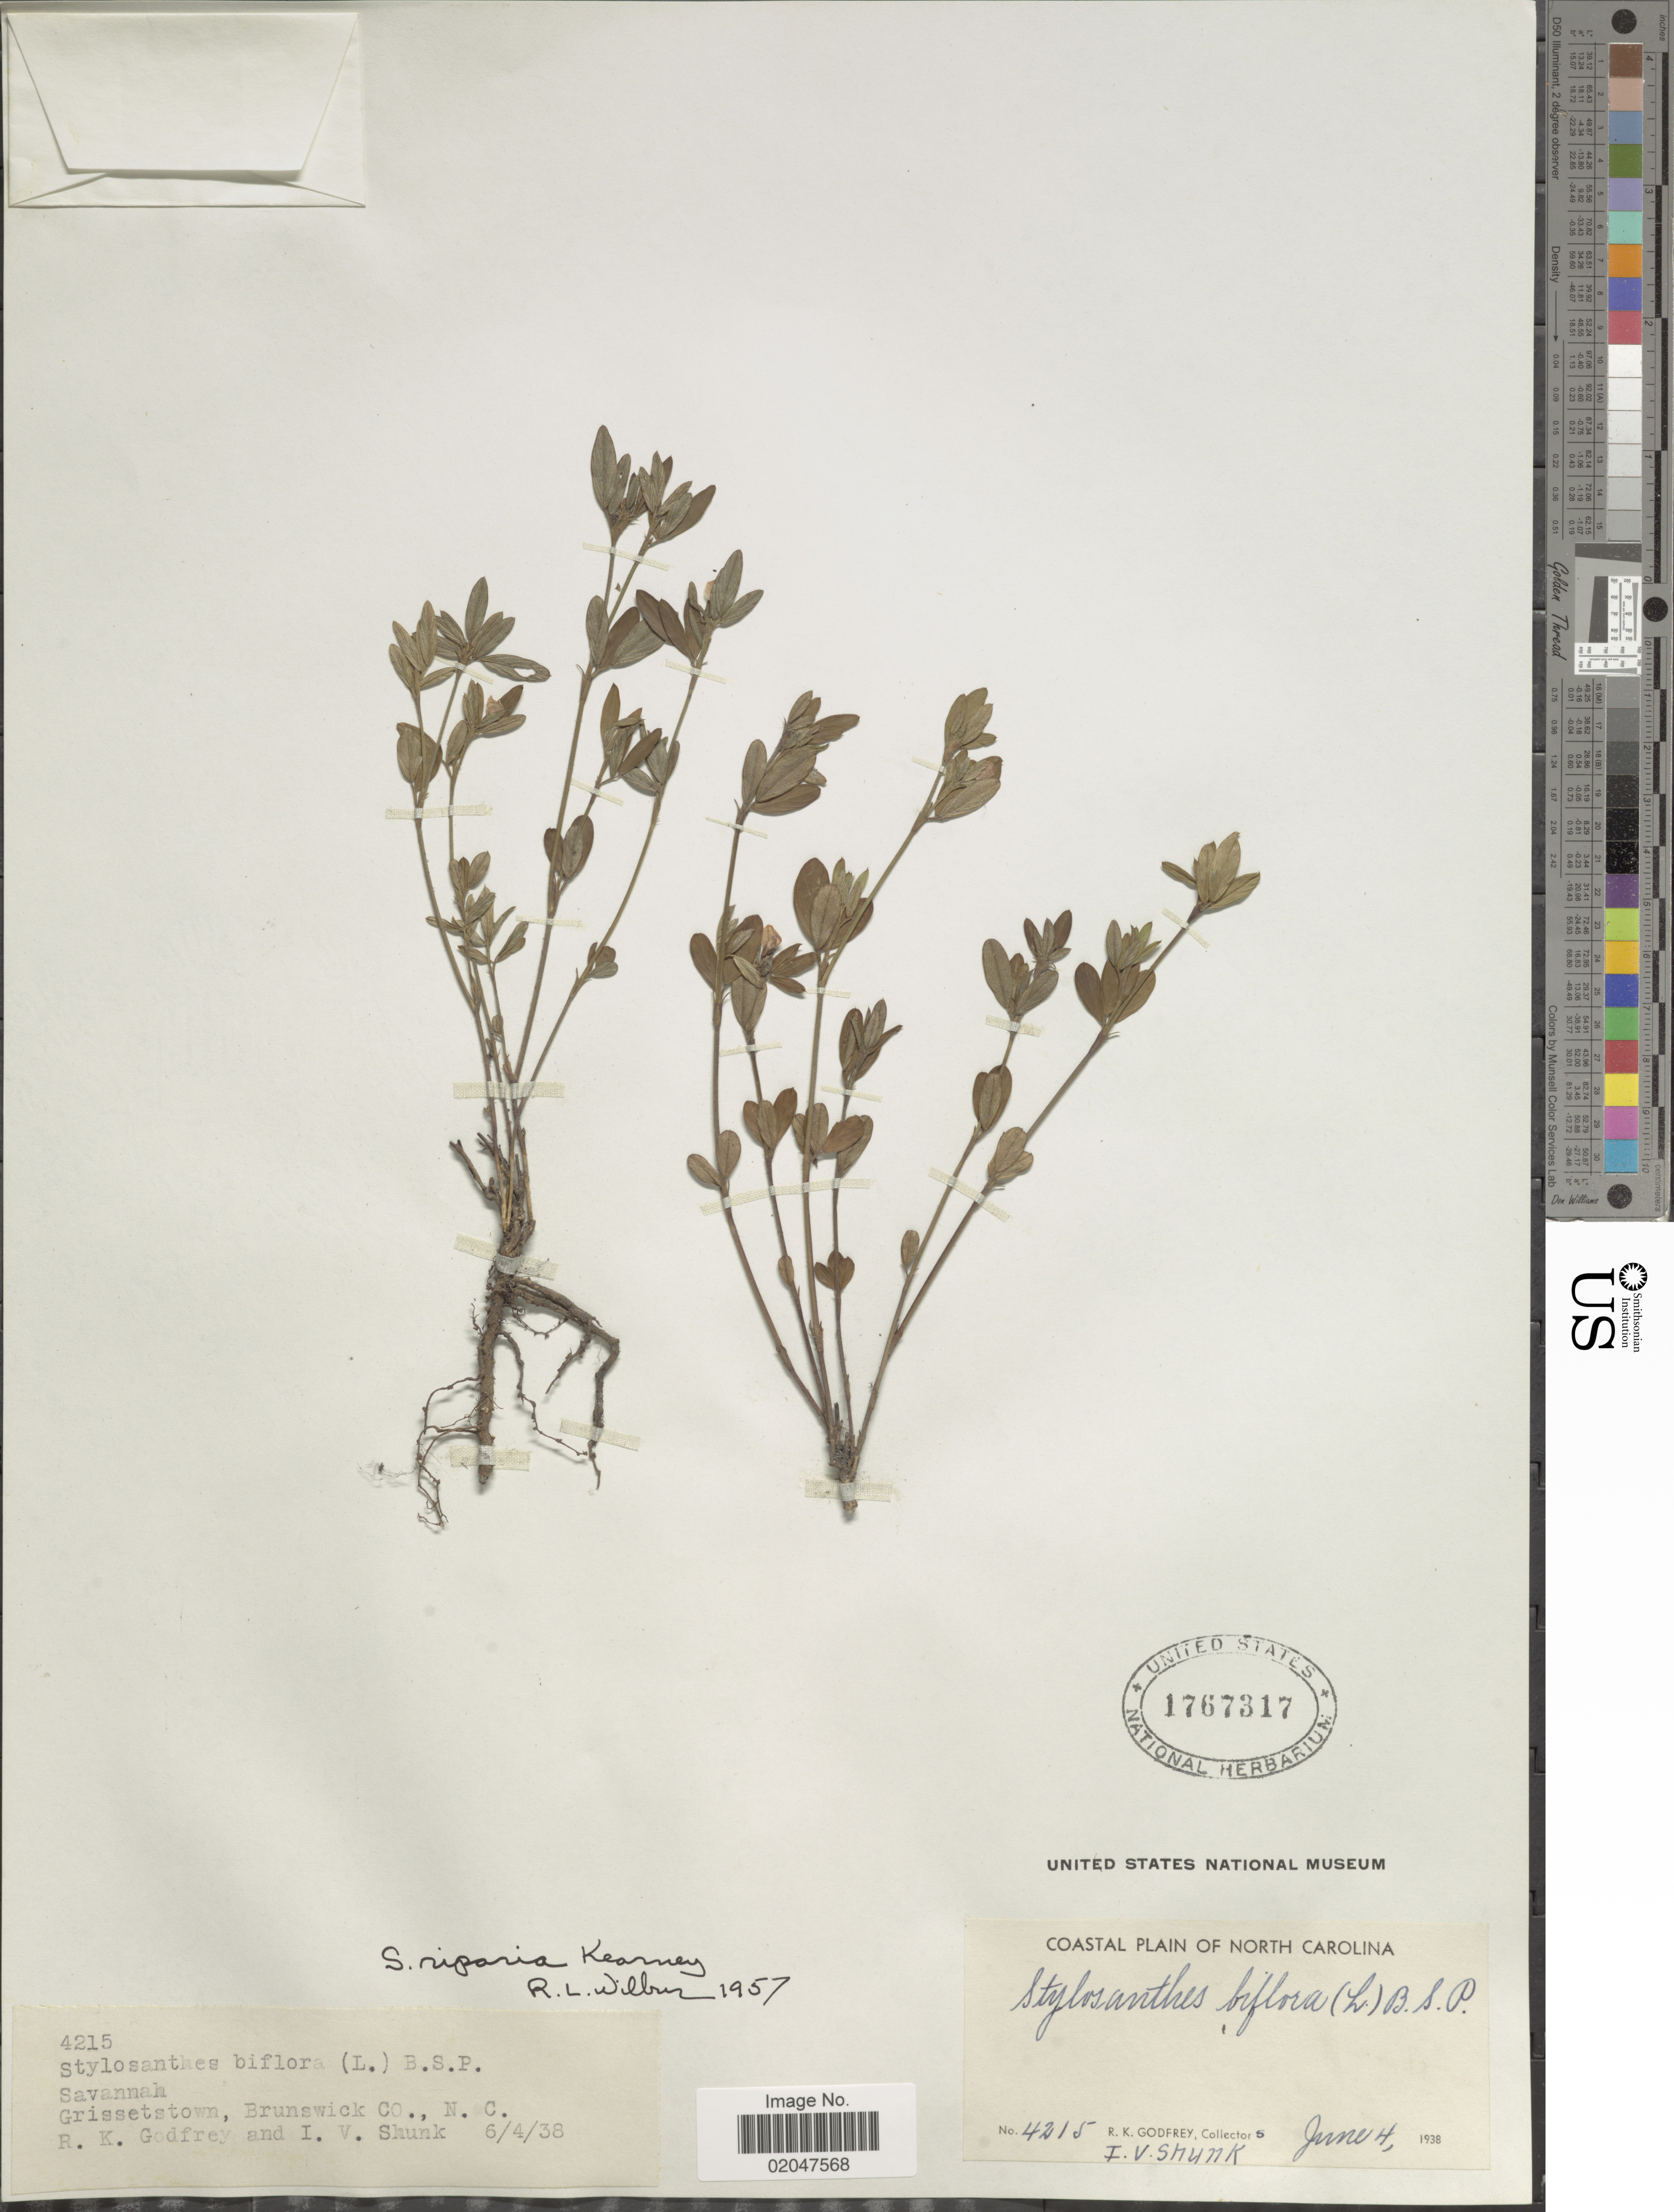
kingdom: Plantae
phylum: Tracheophyta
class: Magnoliopsida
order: Fabales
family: Fabaceae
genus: Stylosanthes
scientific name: Stylosanthes biflora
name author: (L.) Britton et al.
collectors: R. K. Godfrey & I. Shunk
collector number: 4215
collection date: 1938-06-04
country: United States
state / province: North Carolina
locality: Grissetstown, Brunswick Co., N.C.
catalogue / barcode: US 1767317